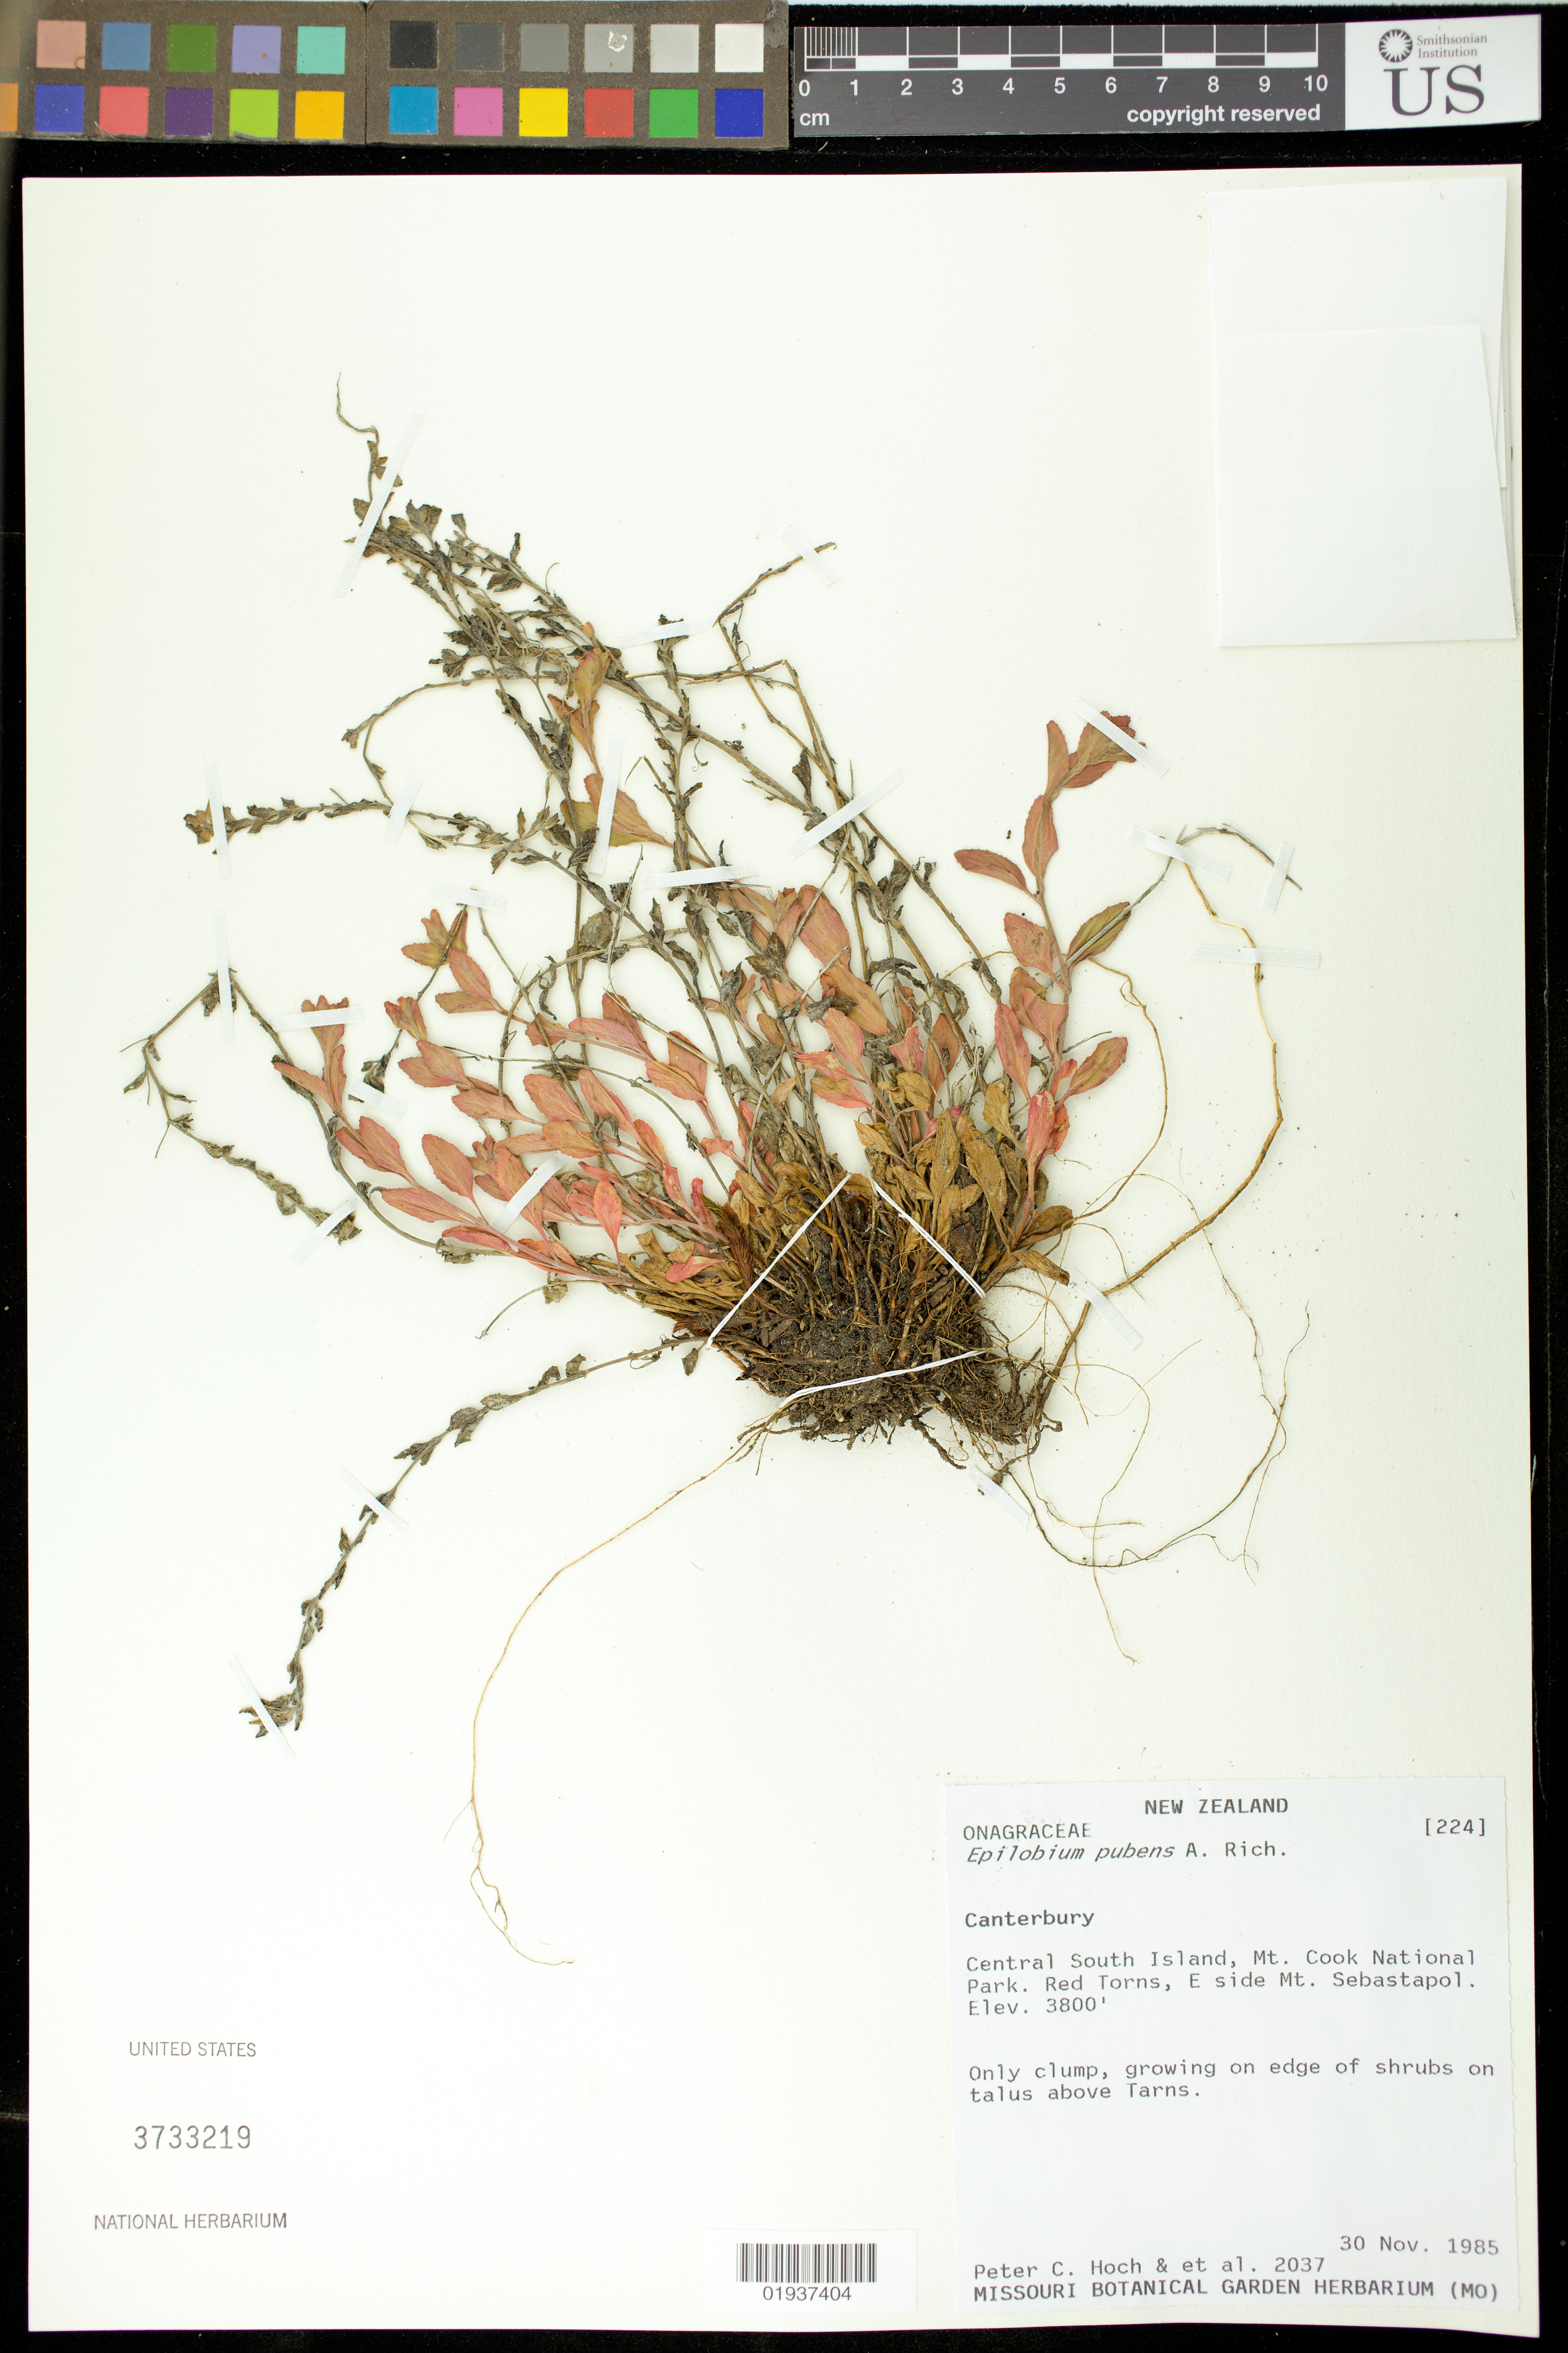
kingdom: Plantae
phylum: Tracheophyta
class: Magnoliopsida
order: Myrtales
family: Onagraceae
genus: Epilobium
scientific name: Epilobium pubens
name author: A. Rich.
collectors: P. C. Hoch & et al.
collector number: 2037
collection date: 1985-11-30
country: New Zealand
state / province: Canterbury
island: South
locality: Central South Island, Mt. Cook National Park, Red Torns, E side Mt. Sebastapol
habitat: At edge of shrubs above Tarns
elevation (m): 1158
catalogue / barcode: US 3733219